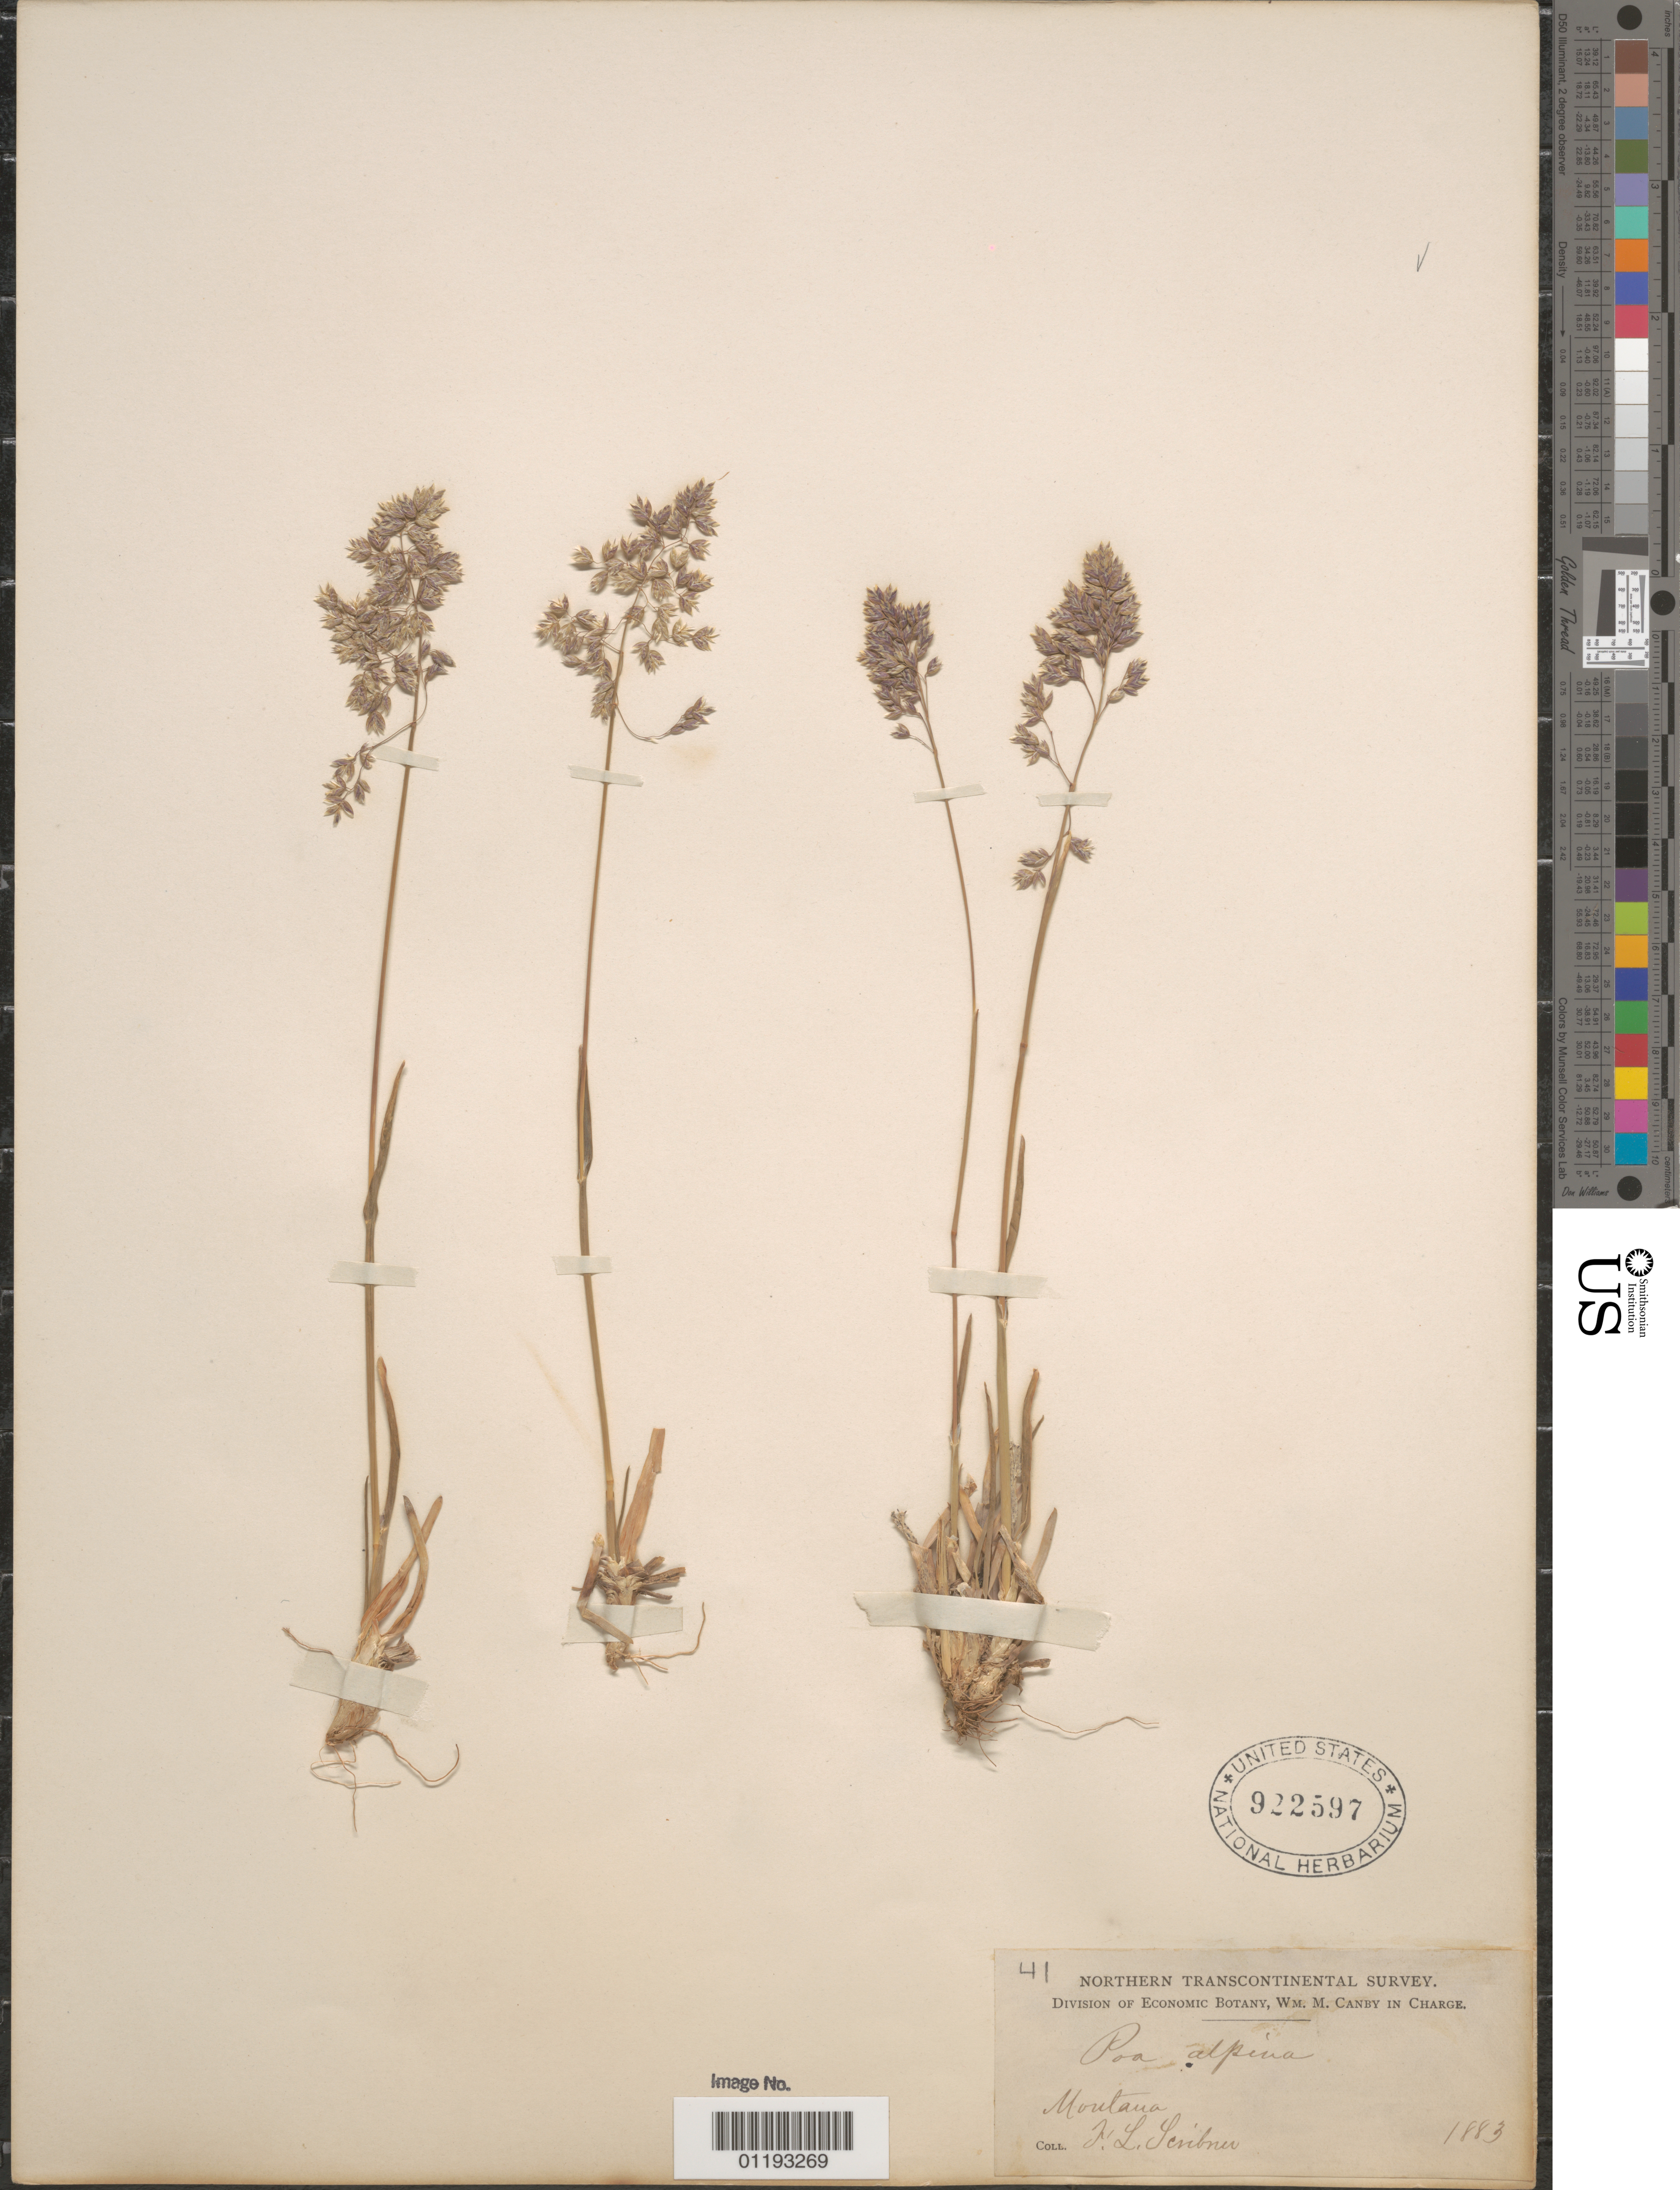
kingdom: Plantae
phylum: Tracheophyta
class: Liliopsida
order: Poales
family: Poaceae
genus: Poa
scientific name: Poa alpina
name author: L.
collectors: F. L. Scribner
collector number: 41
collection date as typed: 1883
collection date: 1883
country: United States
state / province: Montana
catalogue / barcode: US 922597